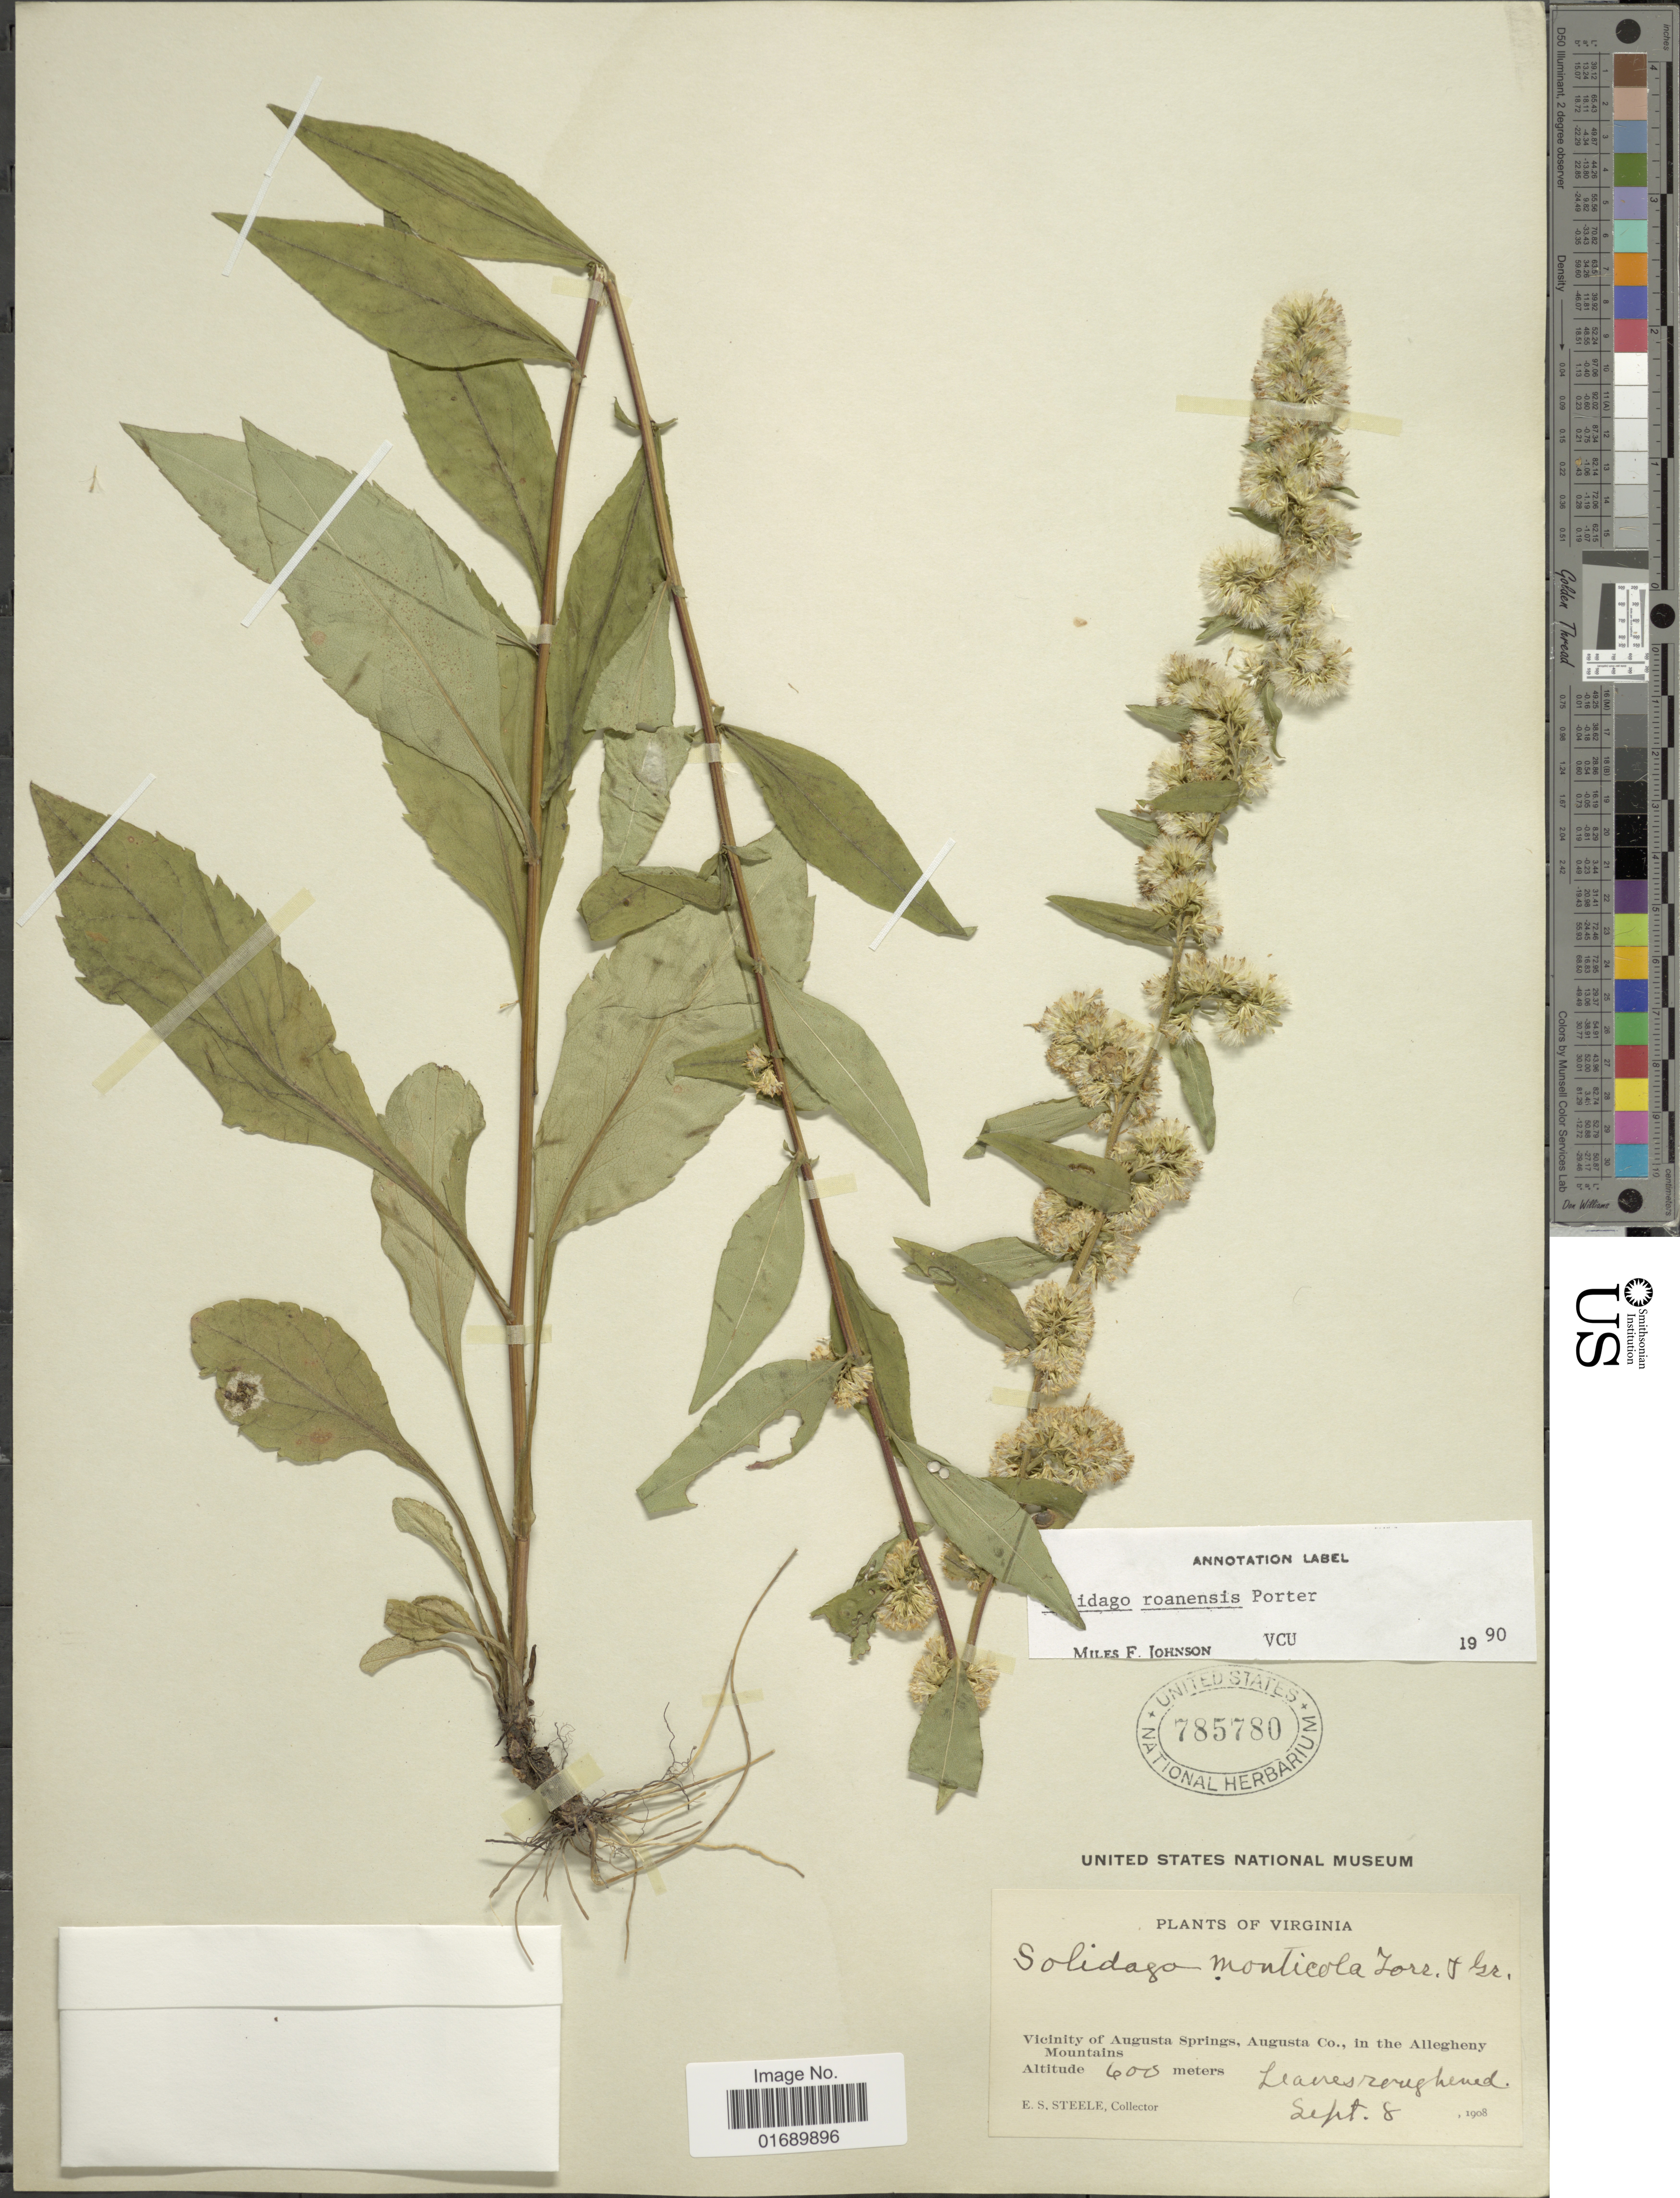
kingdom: Plantae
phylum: Tracheophyta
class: Magnoliopsida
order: Asterales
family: Asteraceae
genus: Solidago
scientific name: Solidago roanensis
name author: Porter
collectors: E. Steele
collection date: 1908-09-08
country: United States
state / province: Virginia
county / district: Augusta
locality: Vicinity of Augusta Springs, Augusta Co., in the Allegeny Mountains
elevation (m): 600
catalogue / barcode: US 785780